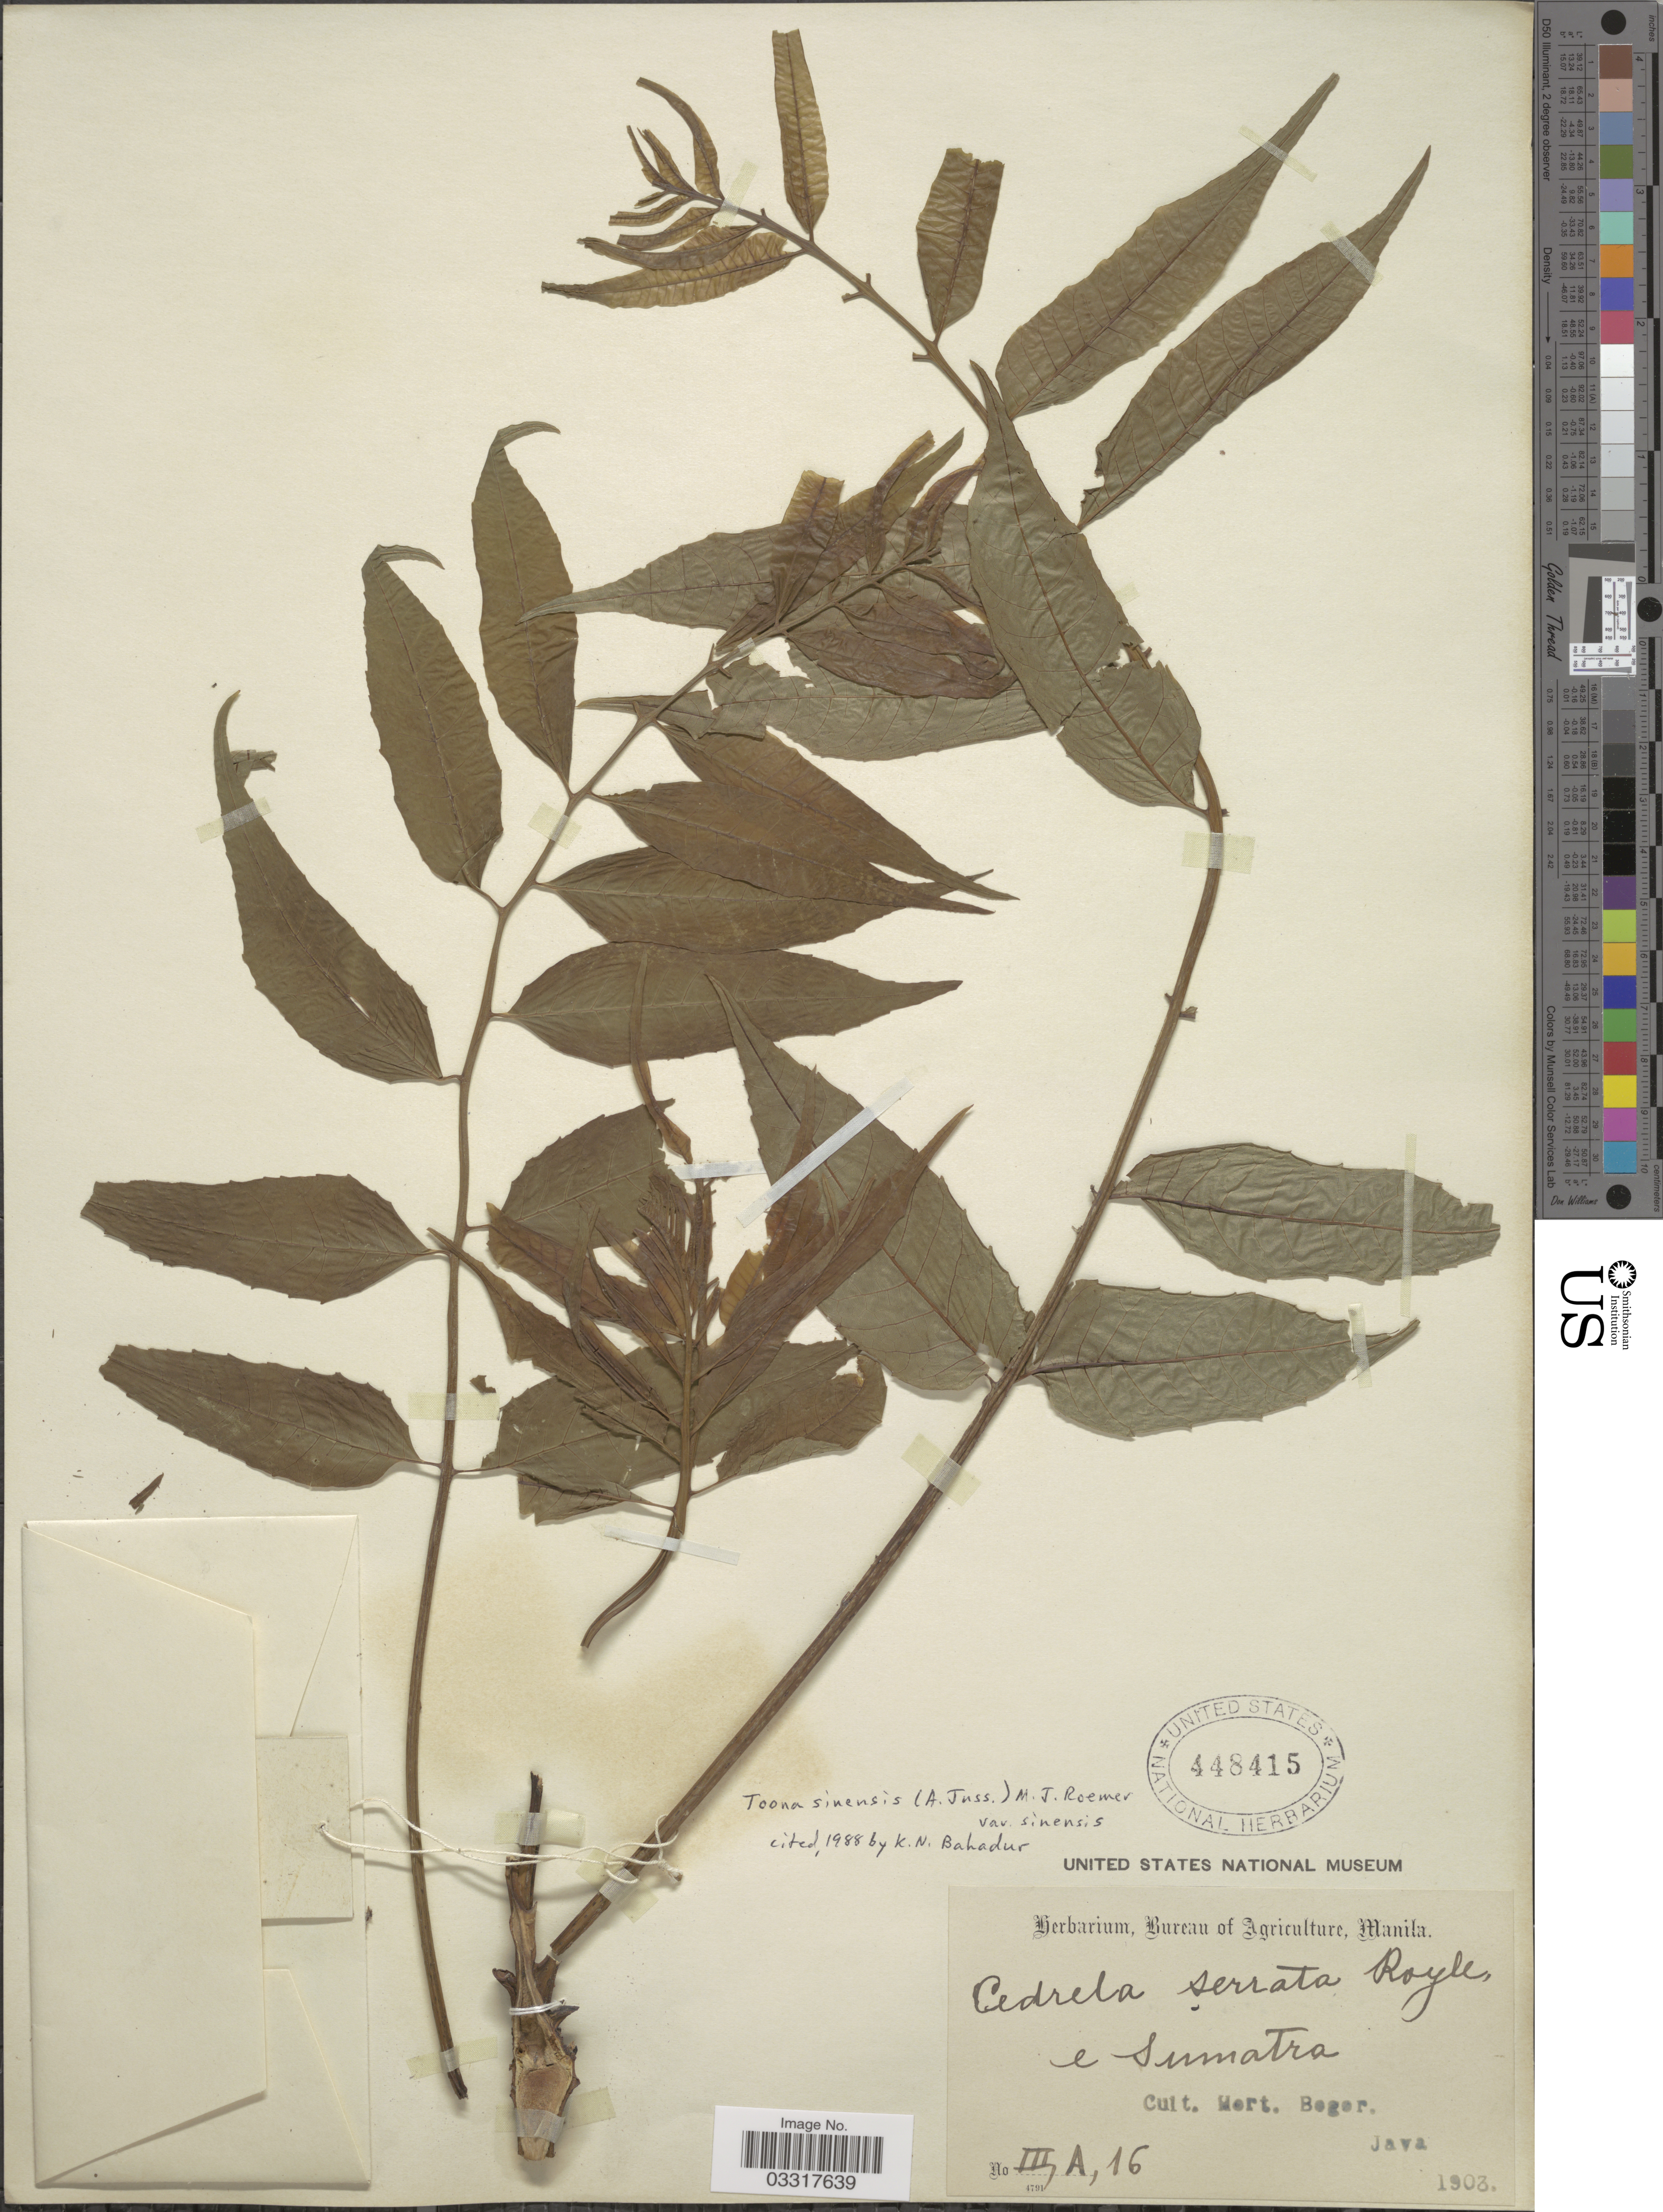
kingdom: Plantae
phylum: Tracheophyta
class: Magnoliopsida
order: Sapindales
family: Meliaceae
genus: Toona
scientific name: Toona sinensis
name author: (A. Juss.) M. Roem.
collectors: Ex herb. Bureau of Agriculture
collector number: IIIA16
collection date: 1903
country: Indonesia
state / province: Java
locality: Cult. Hort. Bogor.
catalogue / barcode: US 448415